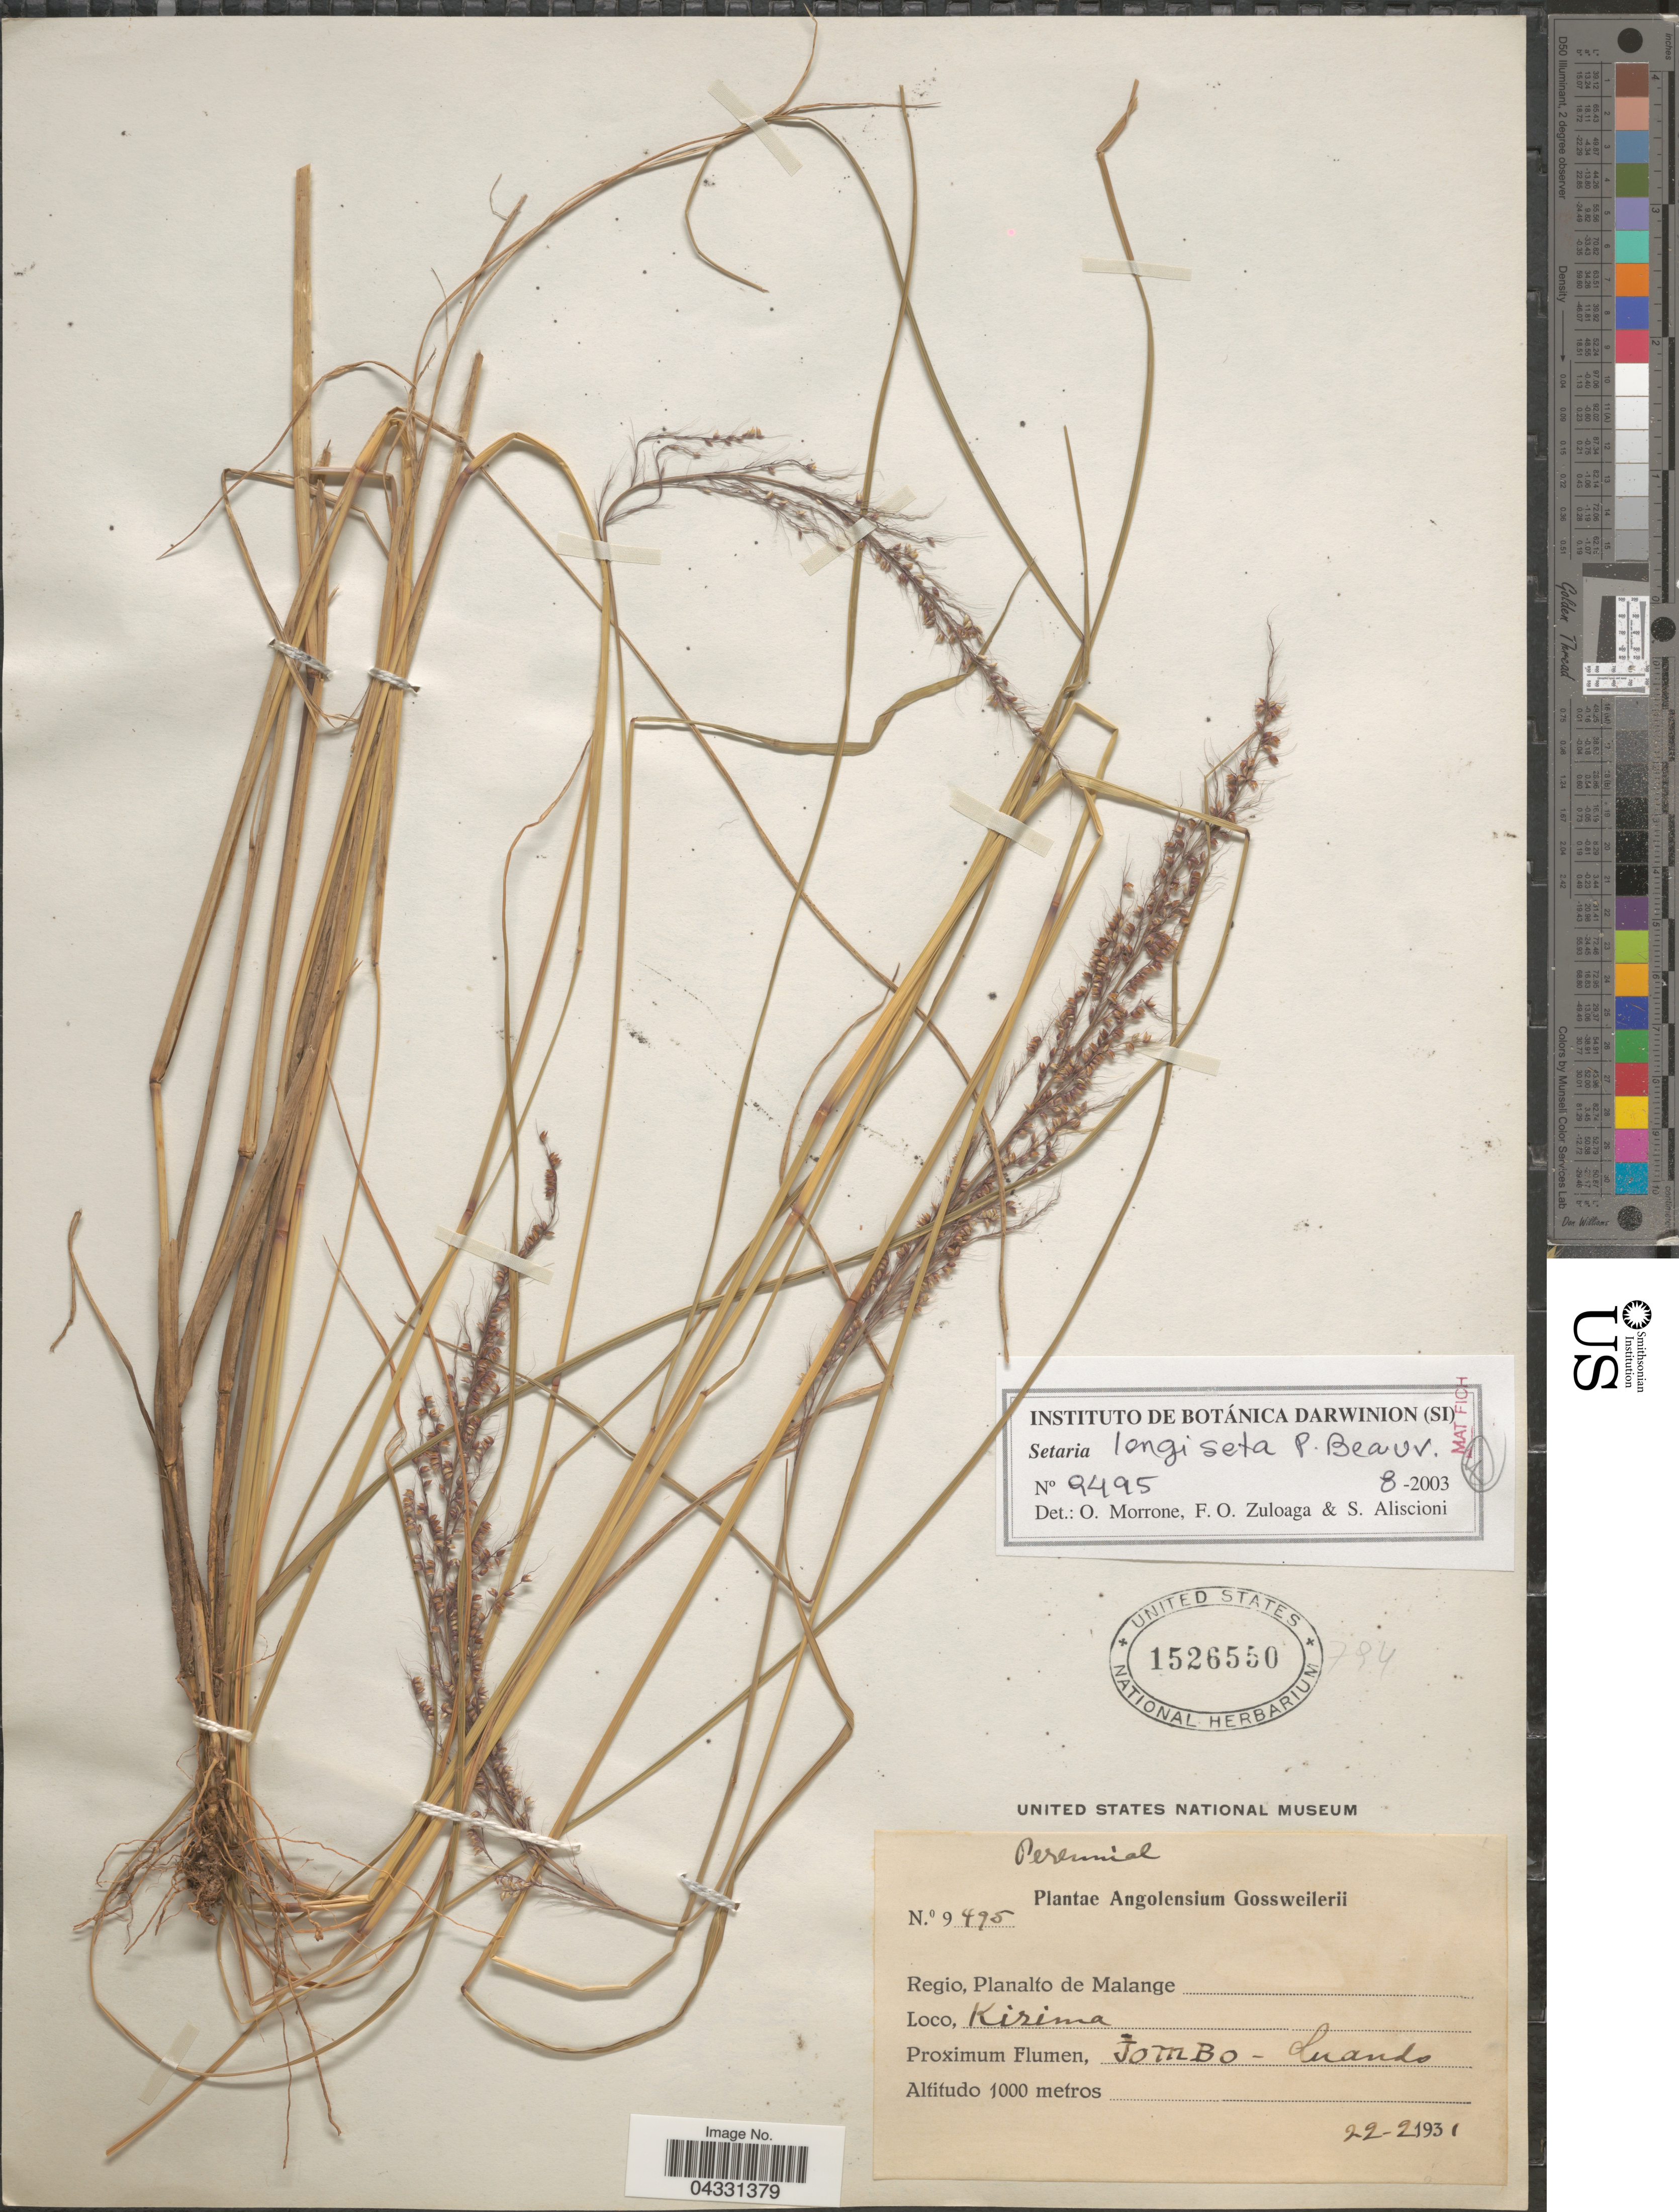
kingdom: Plantae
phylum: Tracheophyta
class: Liliopsida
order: Poales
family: Poaceae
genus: Setaria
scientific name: Setaria longiseta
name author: P. Beauv.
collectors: -. Gossweiler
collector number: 9495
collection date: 1931-02-22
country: Angola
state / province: Malange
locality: Angolensium. Regio, Planalto de Malange. Kirima. Proximum Flumen, Fombo - Luando.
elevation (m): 1000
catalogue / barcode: US 1526550